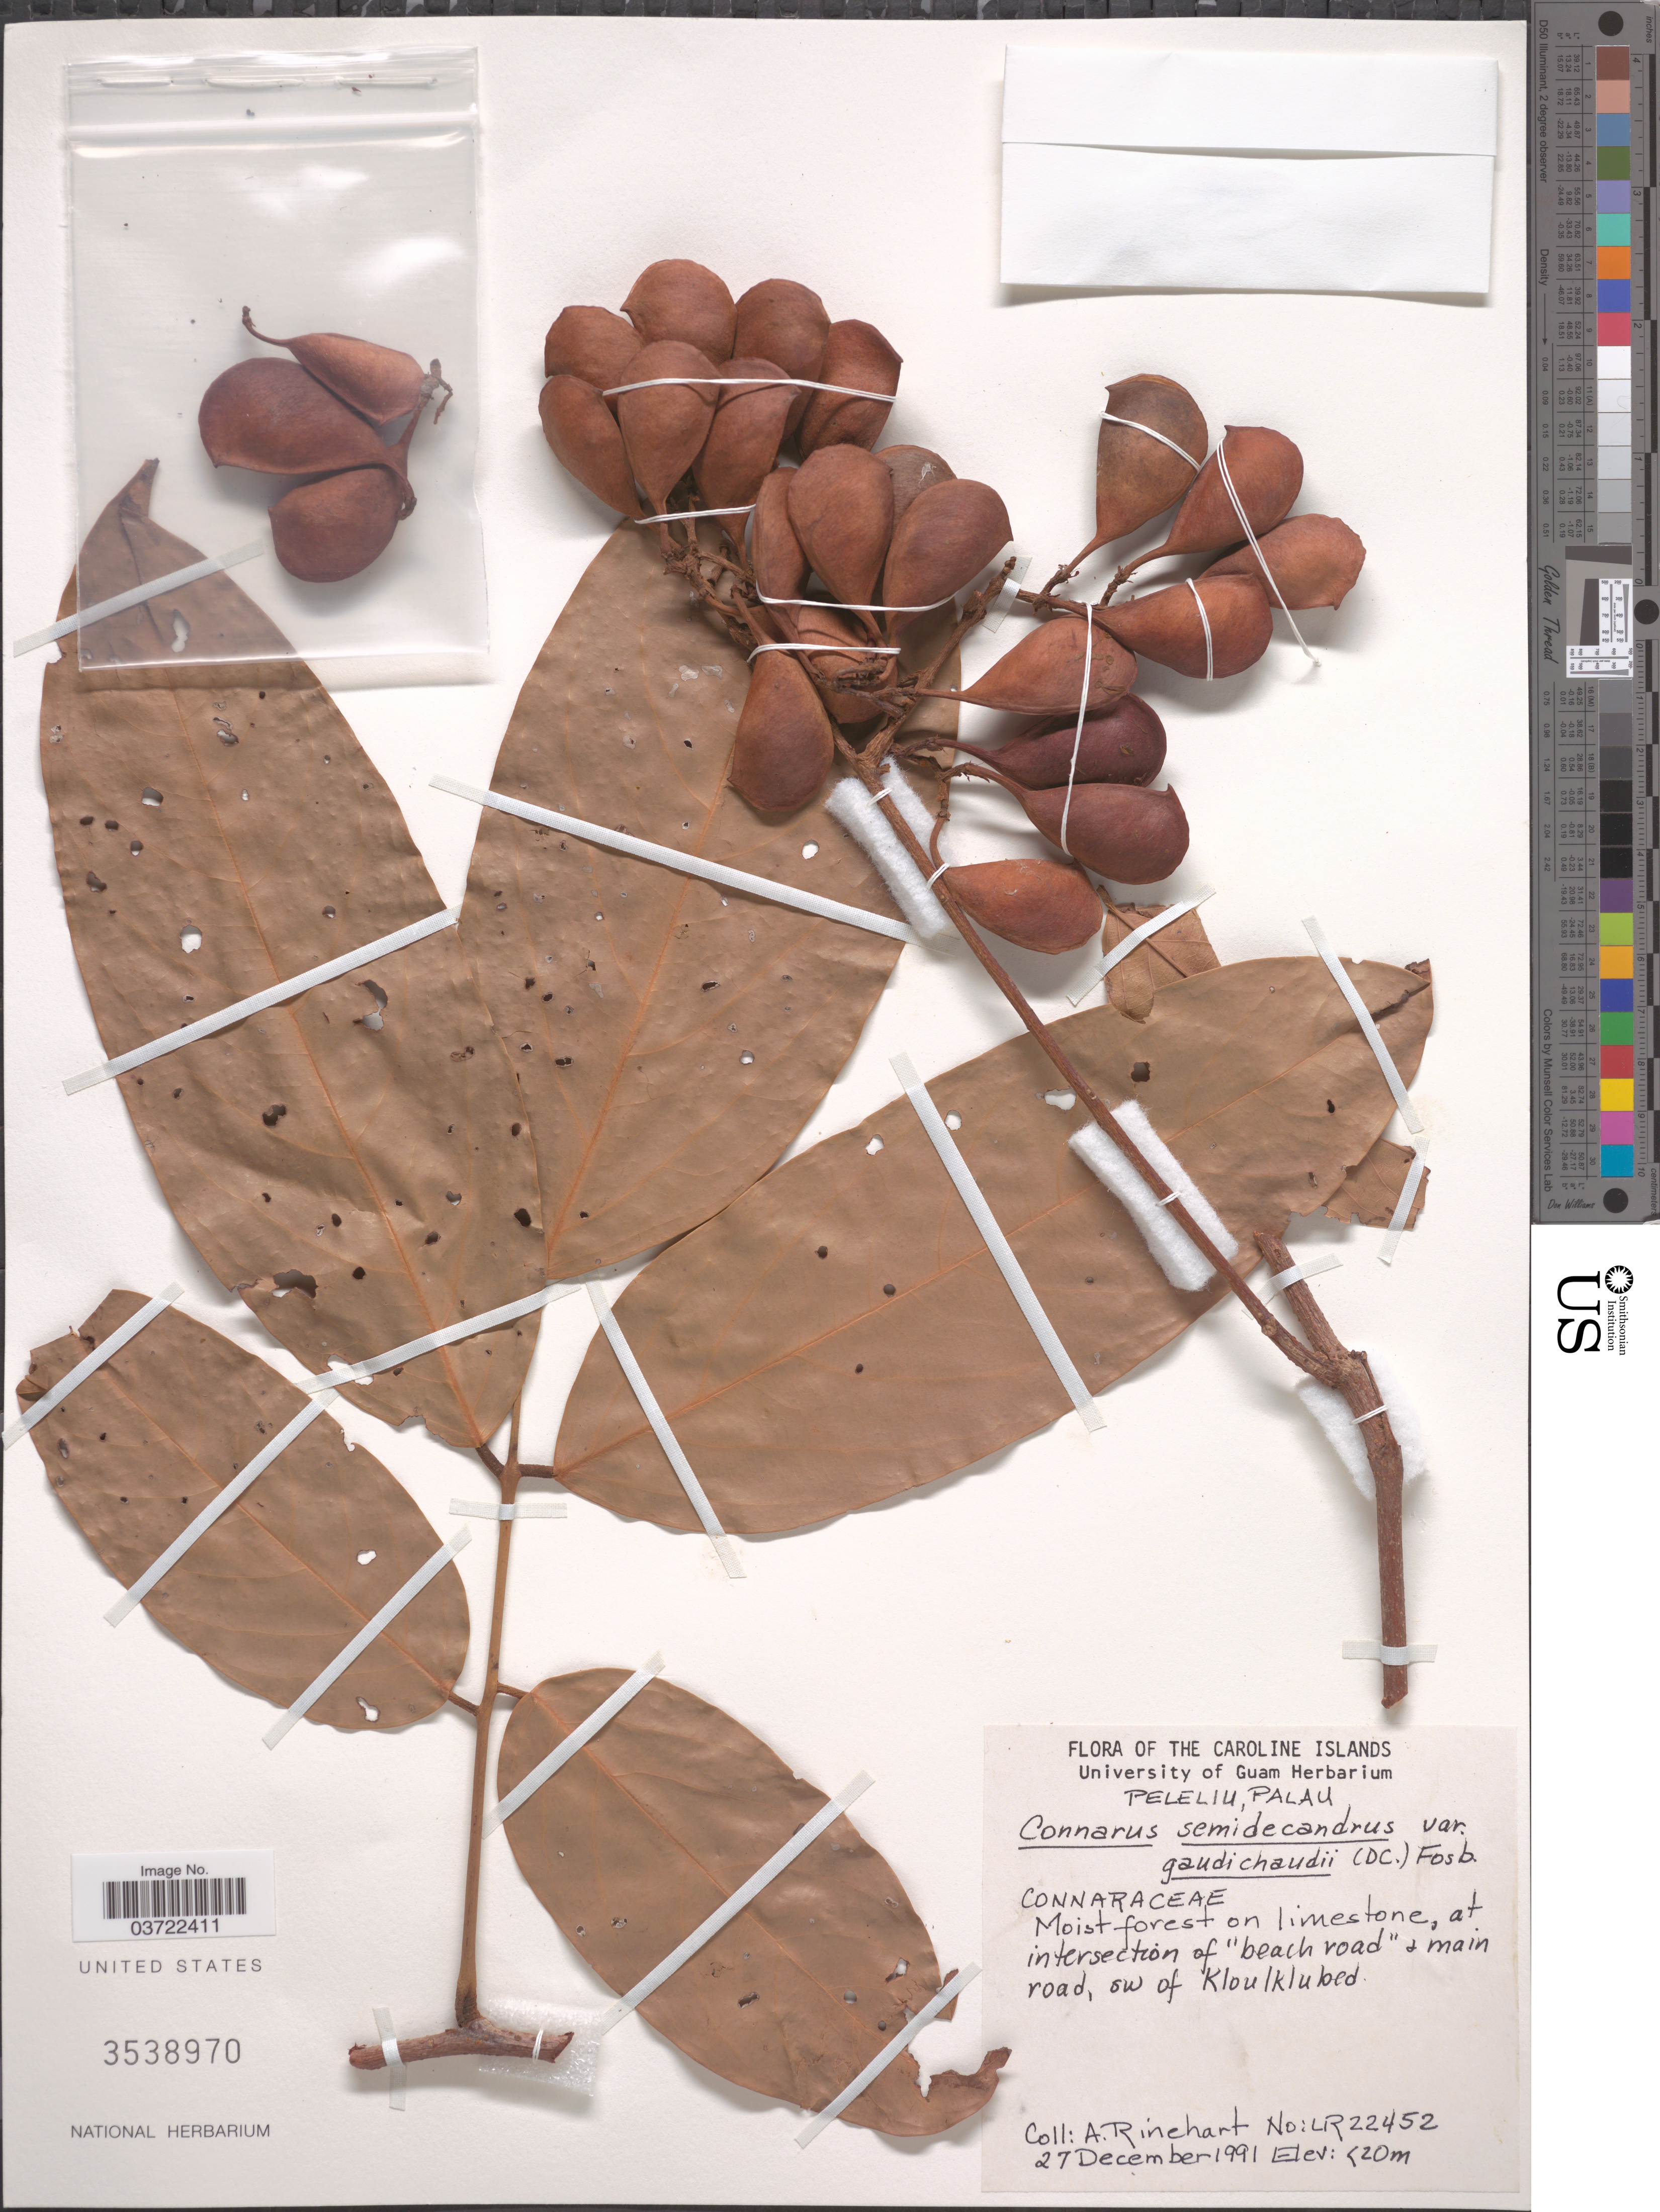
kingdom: Plantae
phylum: Tracheophyta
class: Magnoliopsida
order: Oxalidales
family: Connaraceae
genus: Connarus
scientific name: Connarus semidecandrus var. gaudichaudii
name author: (DC.) Fosberg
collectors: A. Rinehart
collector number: LR22452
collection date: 1991-12-27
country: Palau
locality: Caroline Islands. Peleliu, Palau. Moist forest on limestone at intersection of 'beach road' + main road, SW of Kloulklubed.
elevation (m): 20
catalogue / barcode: US 3538970